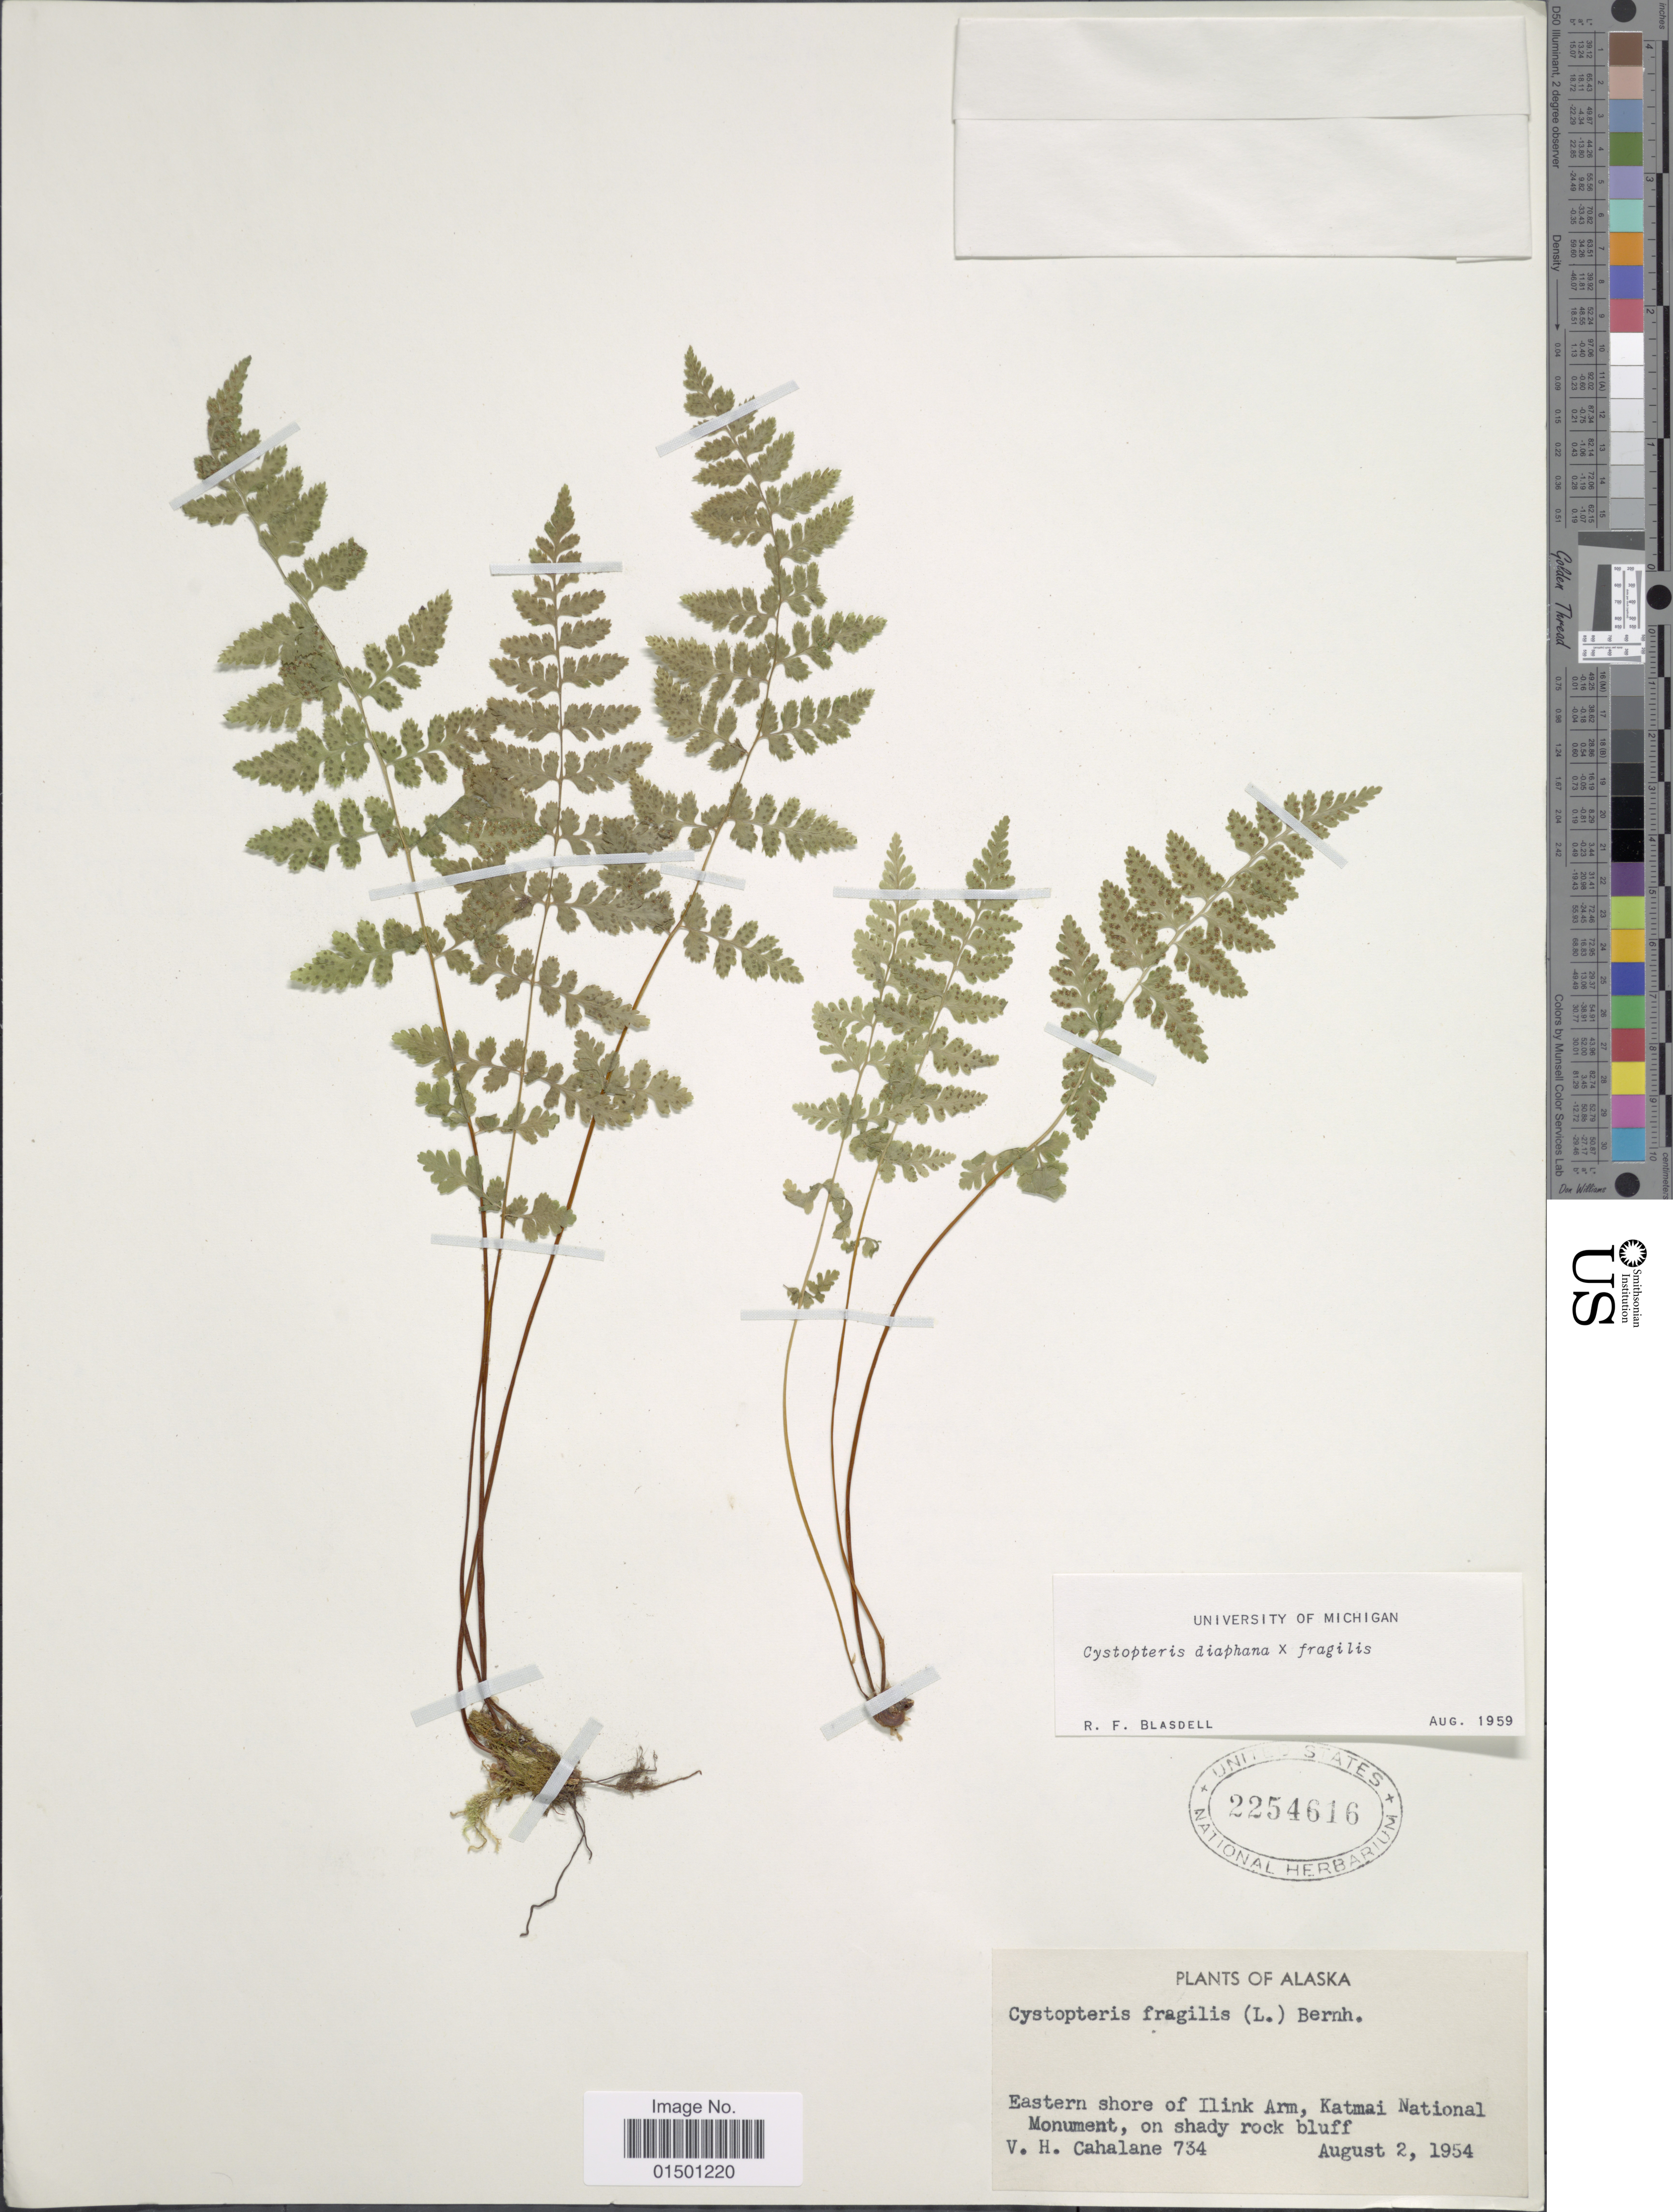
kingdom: Plantae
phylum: Tracheophyta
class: Polypodiopsida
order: Polypodiales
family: Cystopteridaceae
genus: Cystopteris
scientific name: Cystopteris diaphana x C. fragilis (L.) Bernh.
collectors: V. Cahalane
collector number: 734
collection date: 1954-08-02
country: United States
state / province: Alaska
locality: Eastern shore of Ilink Arm, Katmai National Monument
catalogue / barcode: US 2254616